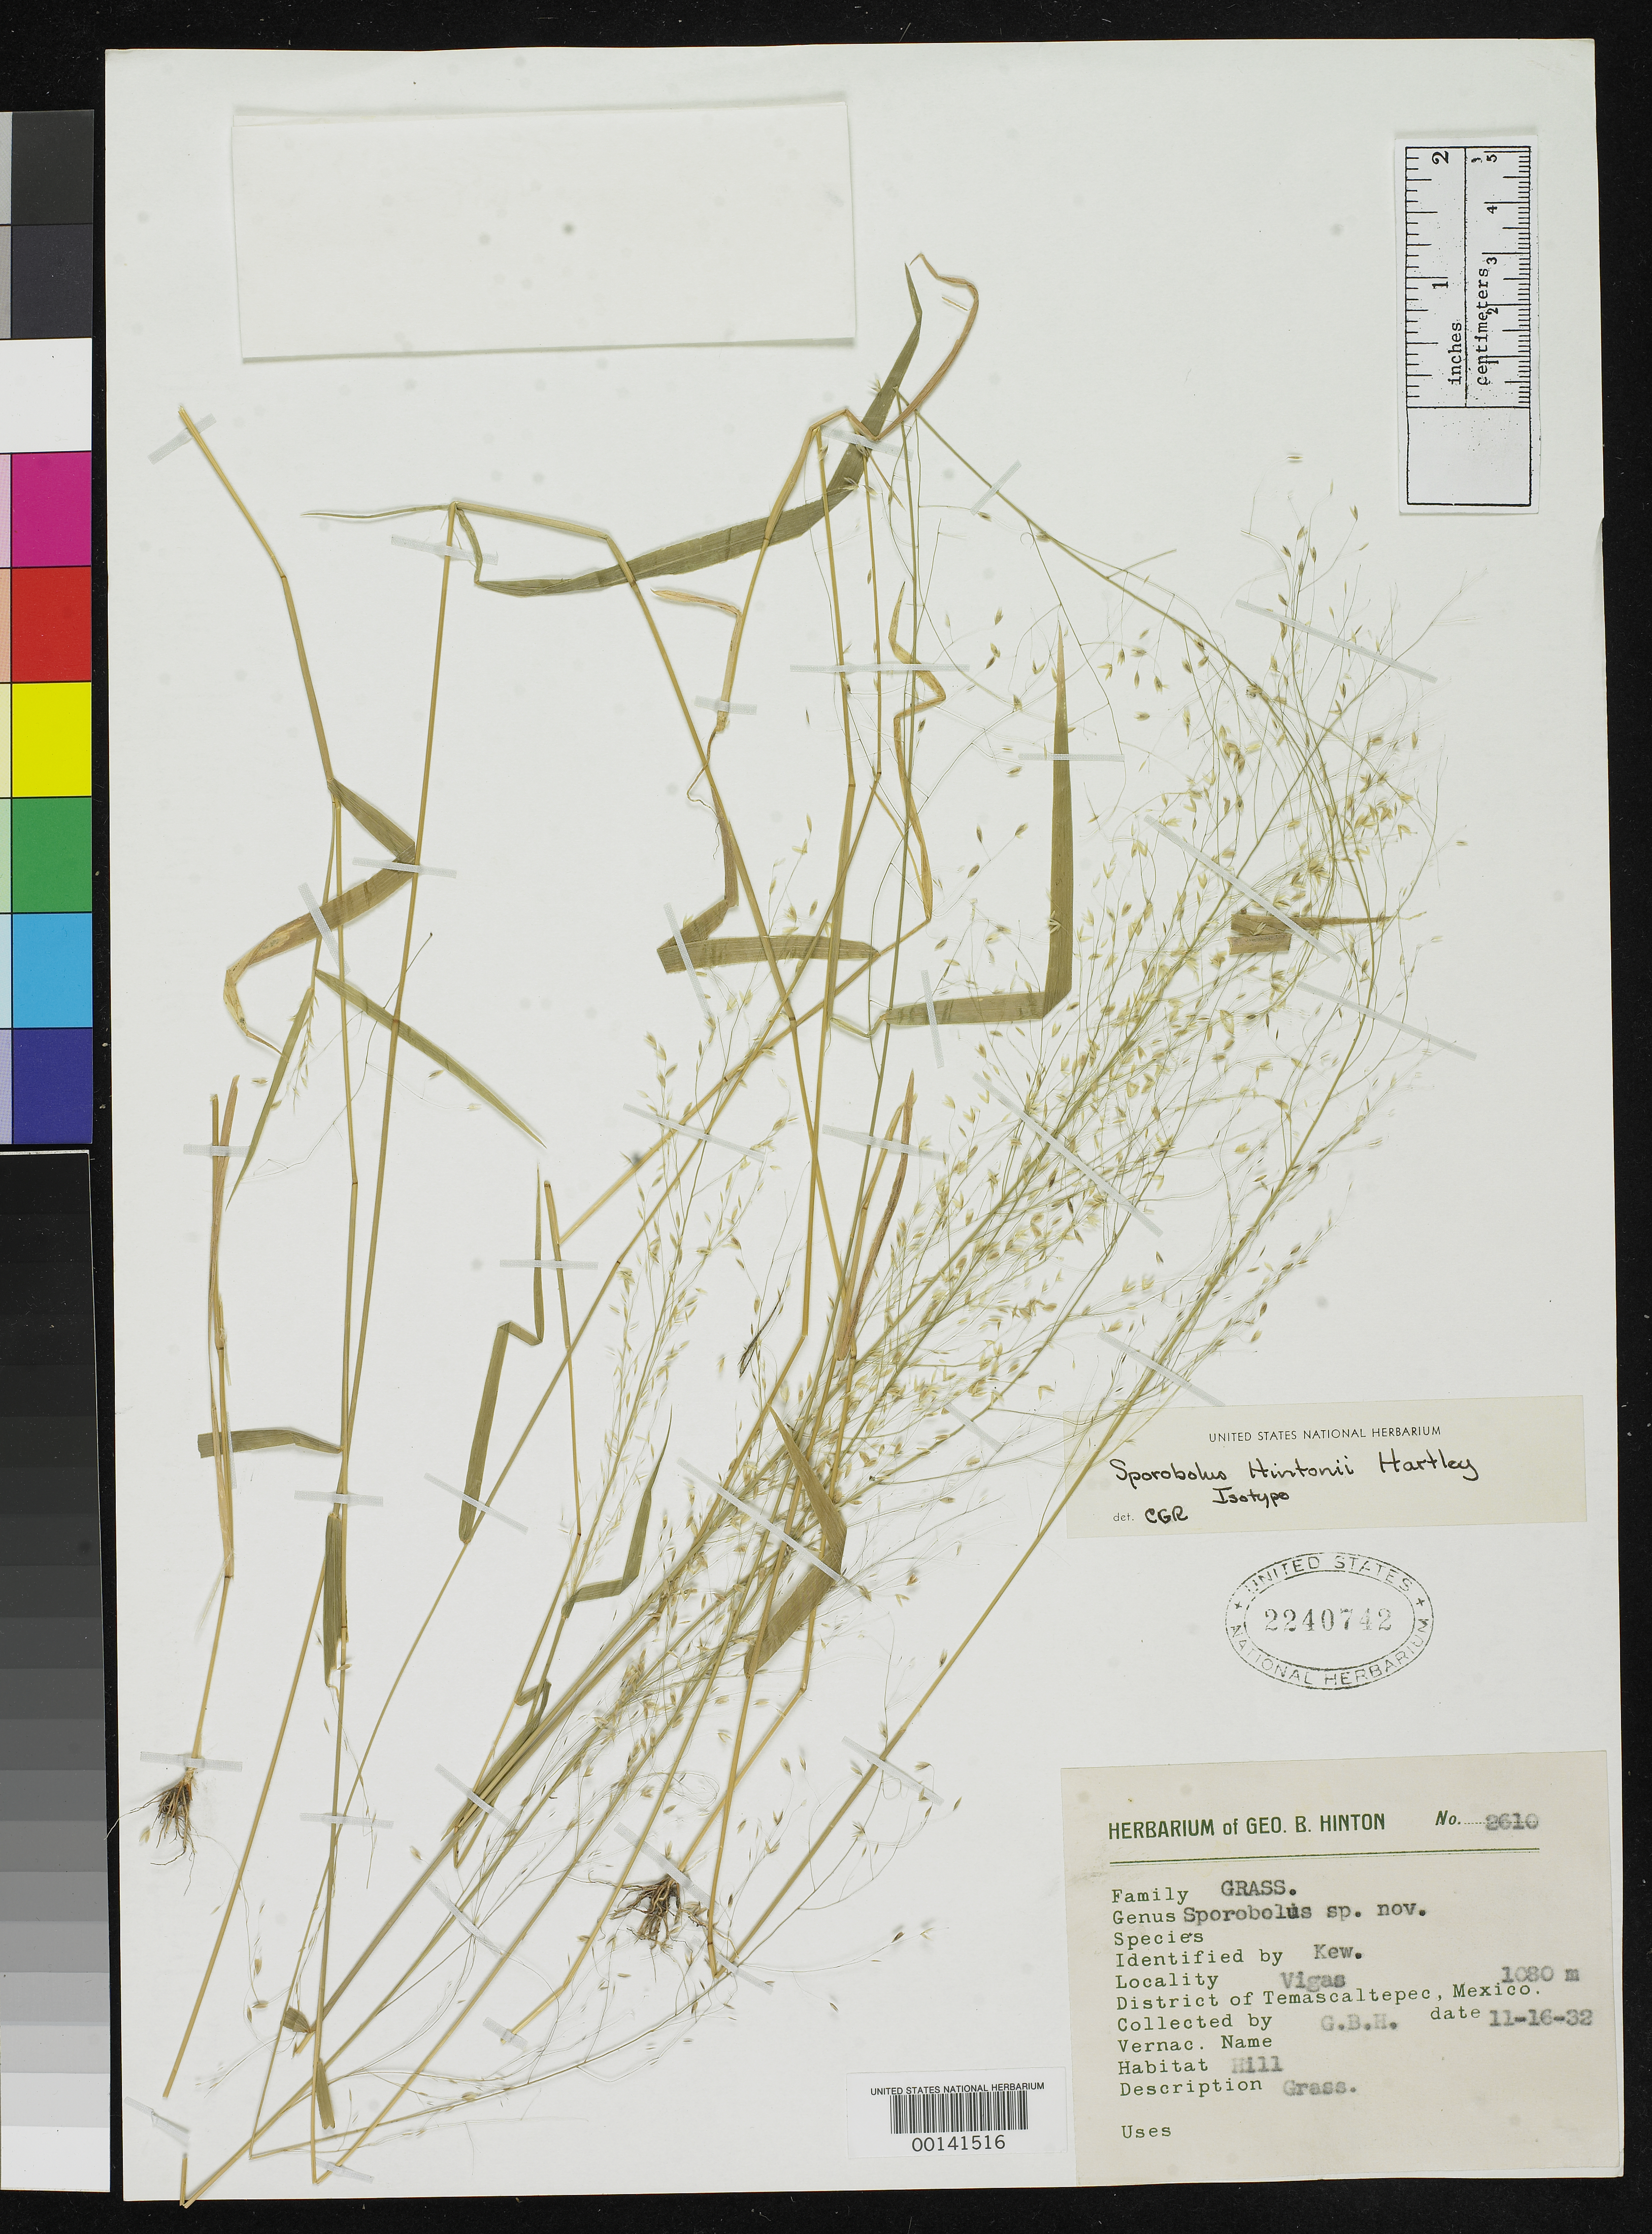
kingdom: Plantae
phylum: Tracheophyta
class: Liliopsida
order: Poales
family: Poaceae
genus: Sporobolus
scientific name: Sporobolus hintonii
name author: T.G. Hartley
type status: Isotype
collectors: G. B. Hinton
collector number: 2610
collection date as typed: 16 Nov 1932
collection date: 1932-11-16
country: Mexico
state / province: México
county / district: Temascaltepec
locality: Vigas.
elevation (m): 1080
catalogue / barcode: US 2240742